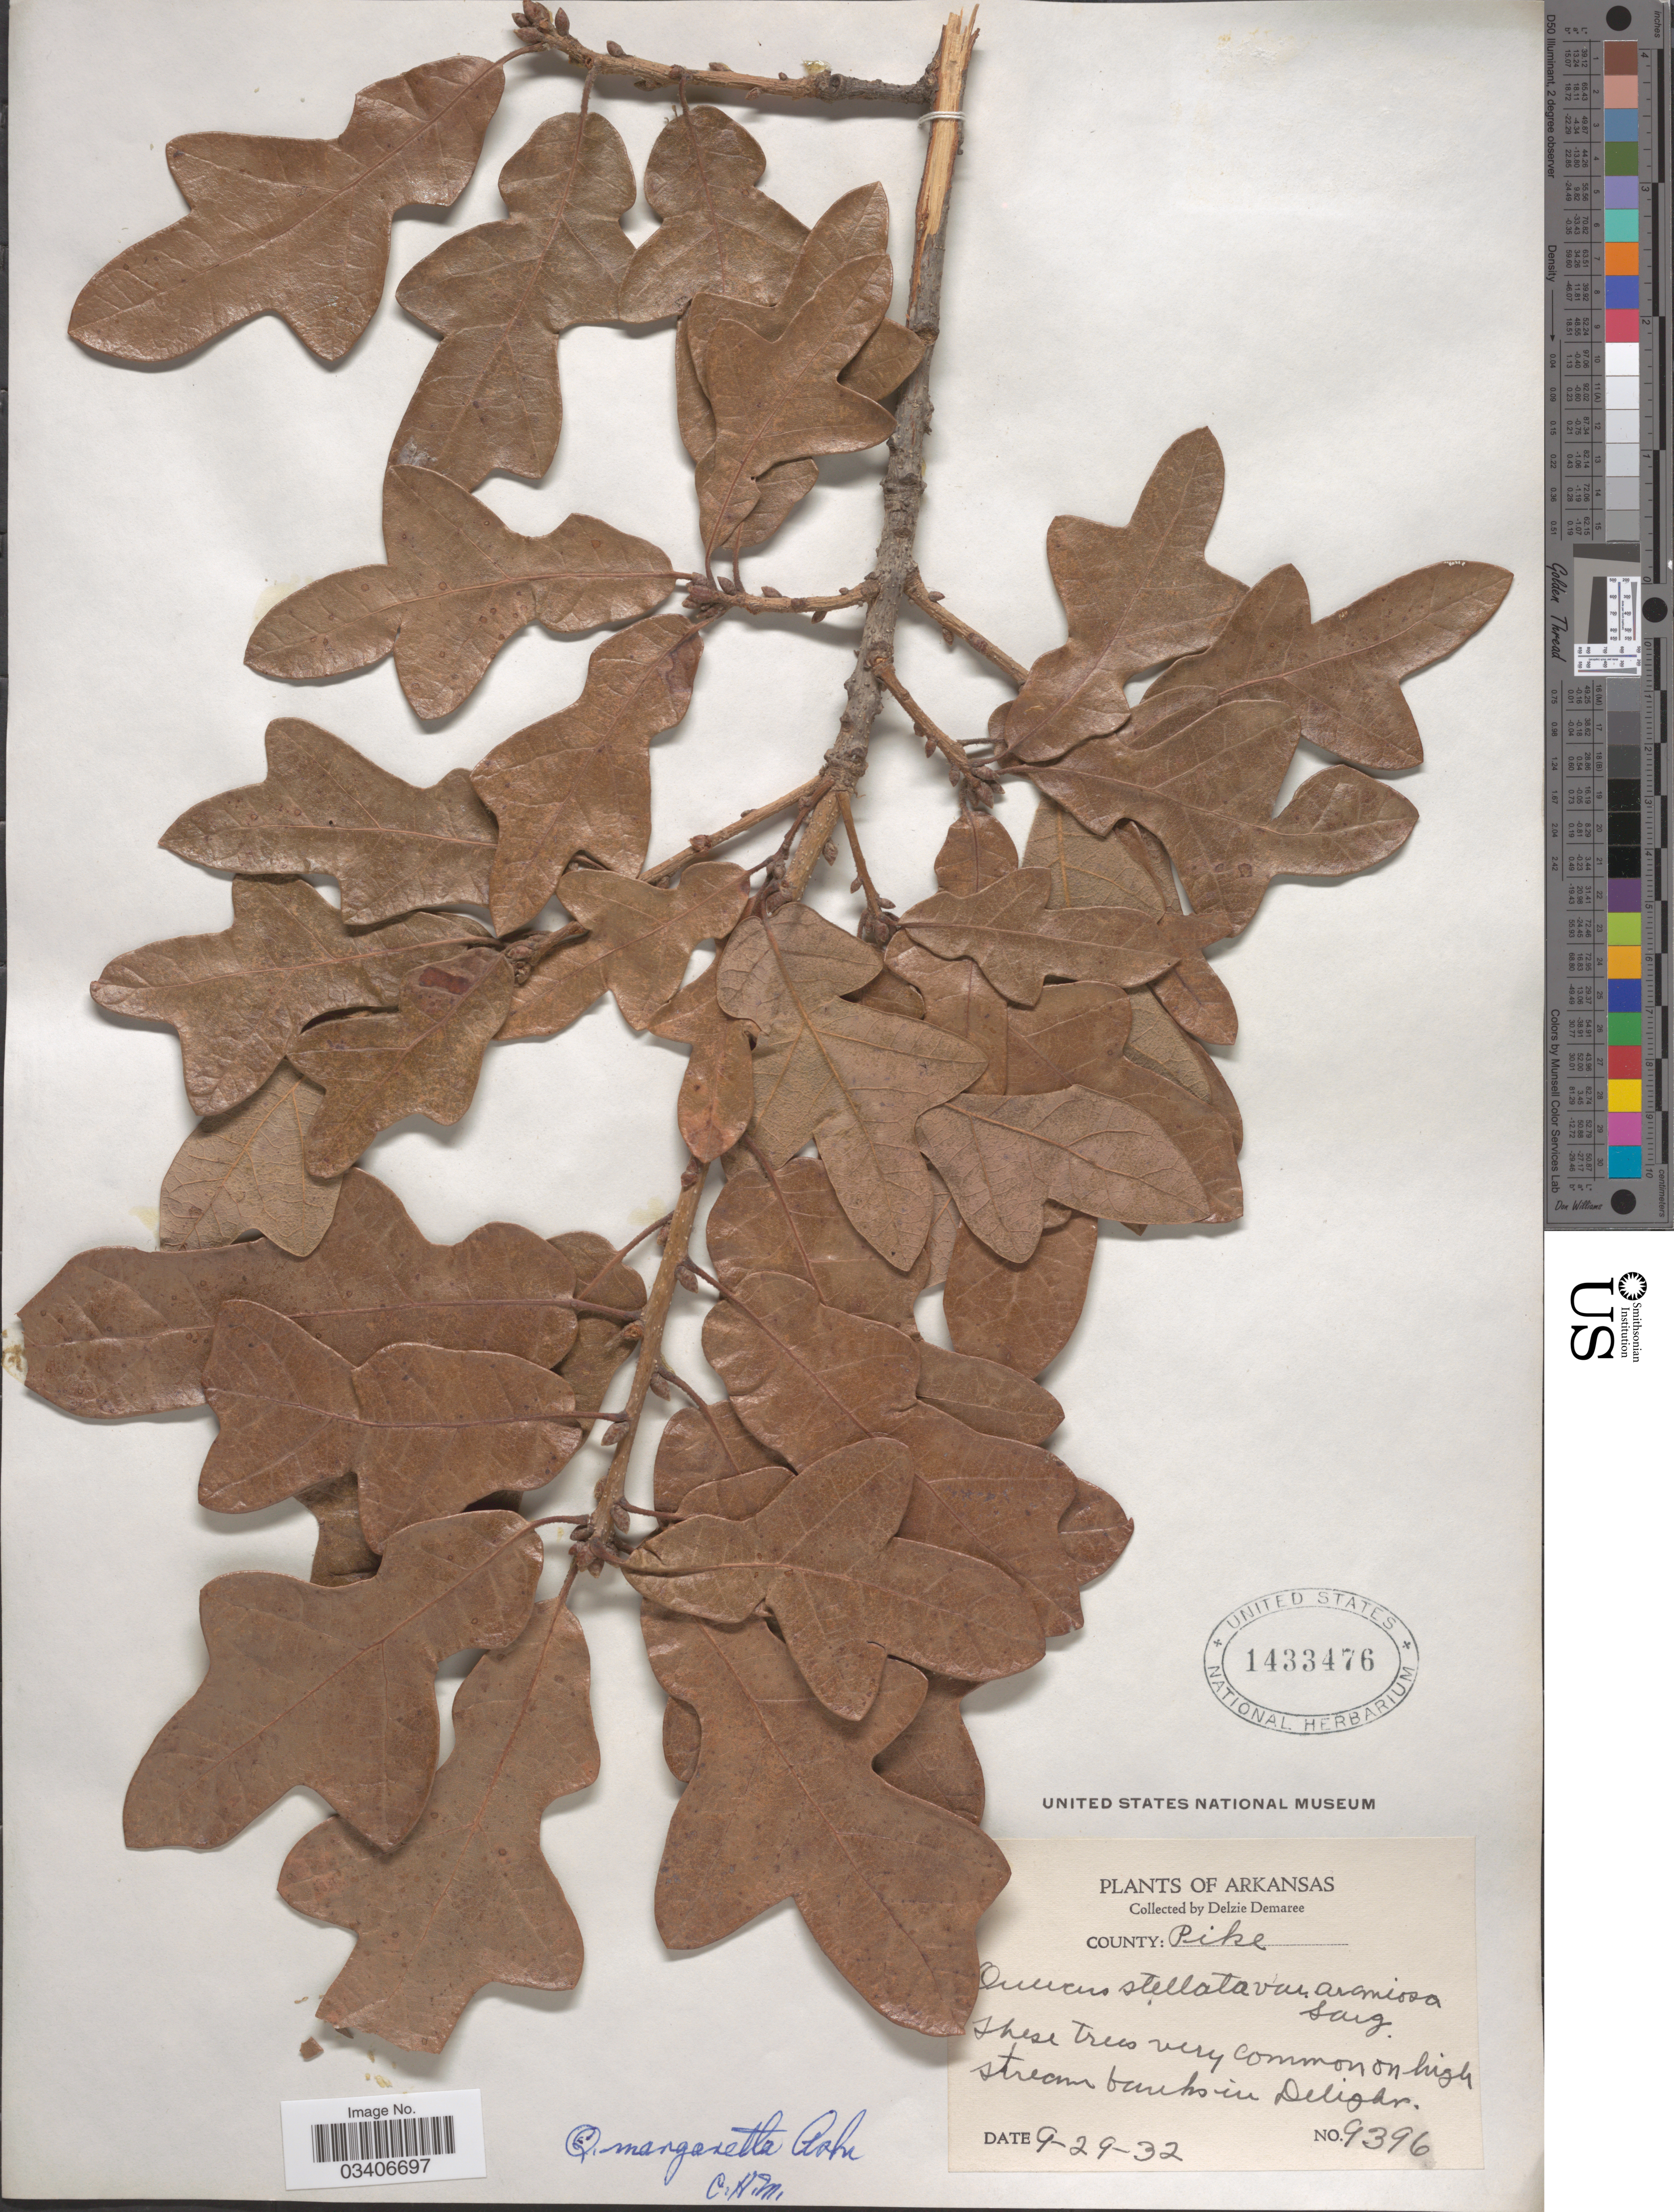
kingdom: Plantae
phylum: Tracheophyta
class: Magnoliopsida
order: Fagales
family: Fagaceae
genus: Quercus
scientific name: Quercus margarettae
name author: Ashe ex Small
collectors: D. Demaree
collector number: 9396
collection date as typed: Transcribed d/m/y: 29/9/32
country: United States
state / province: Arkansas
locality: County: Pike. Stream banks in Delight.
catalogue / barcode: US 1433476